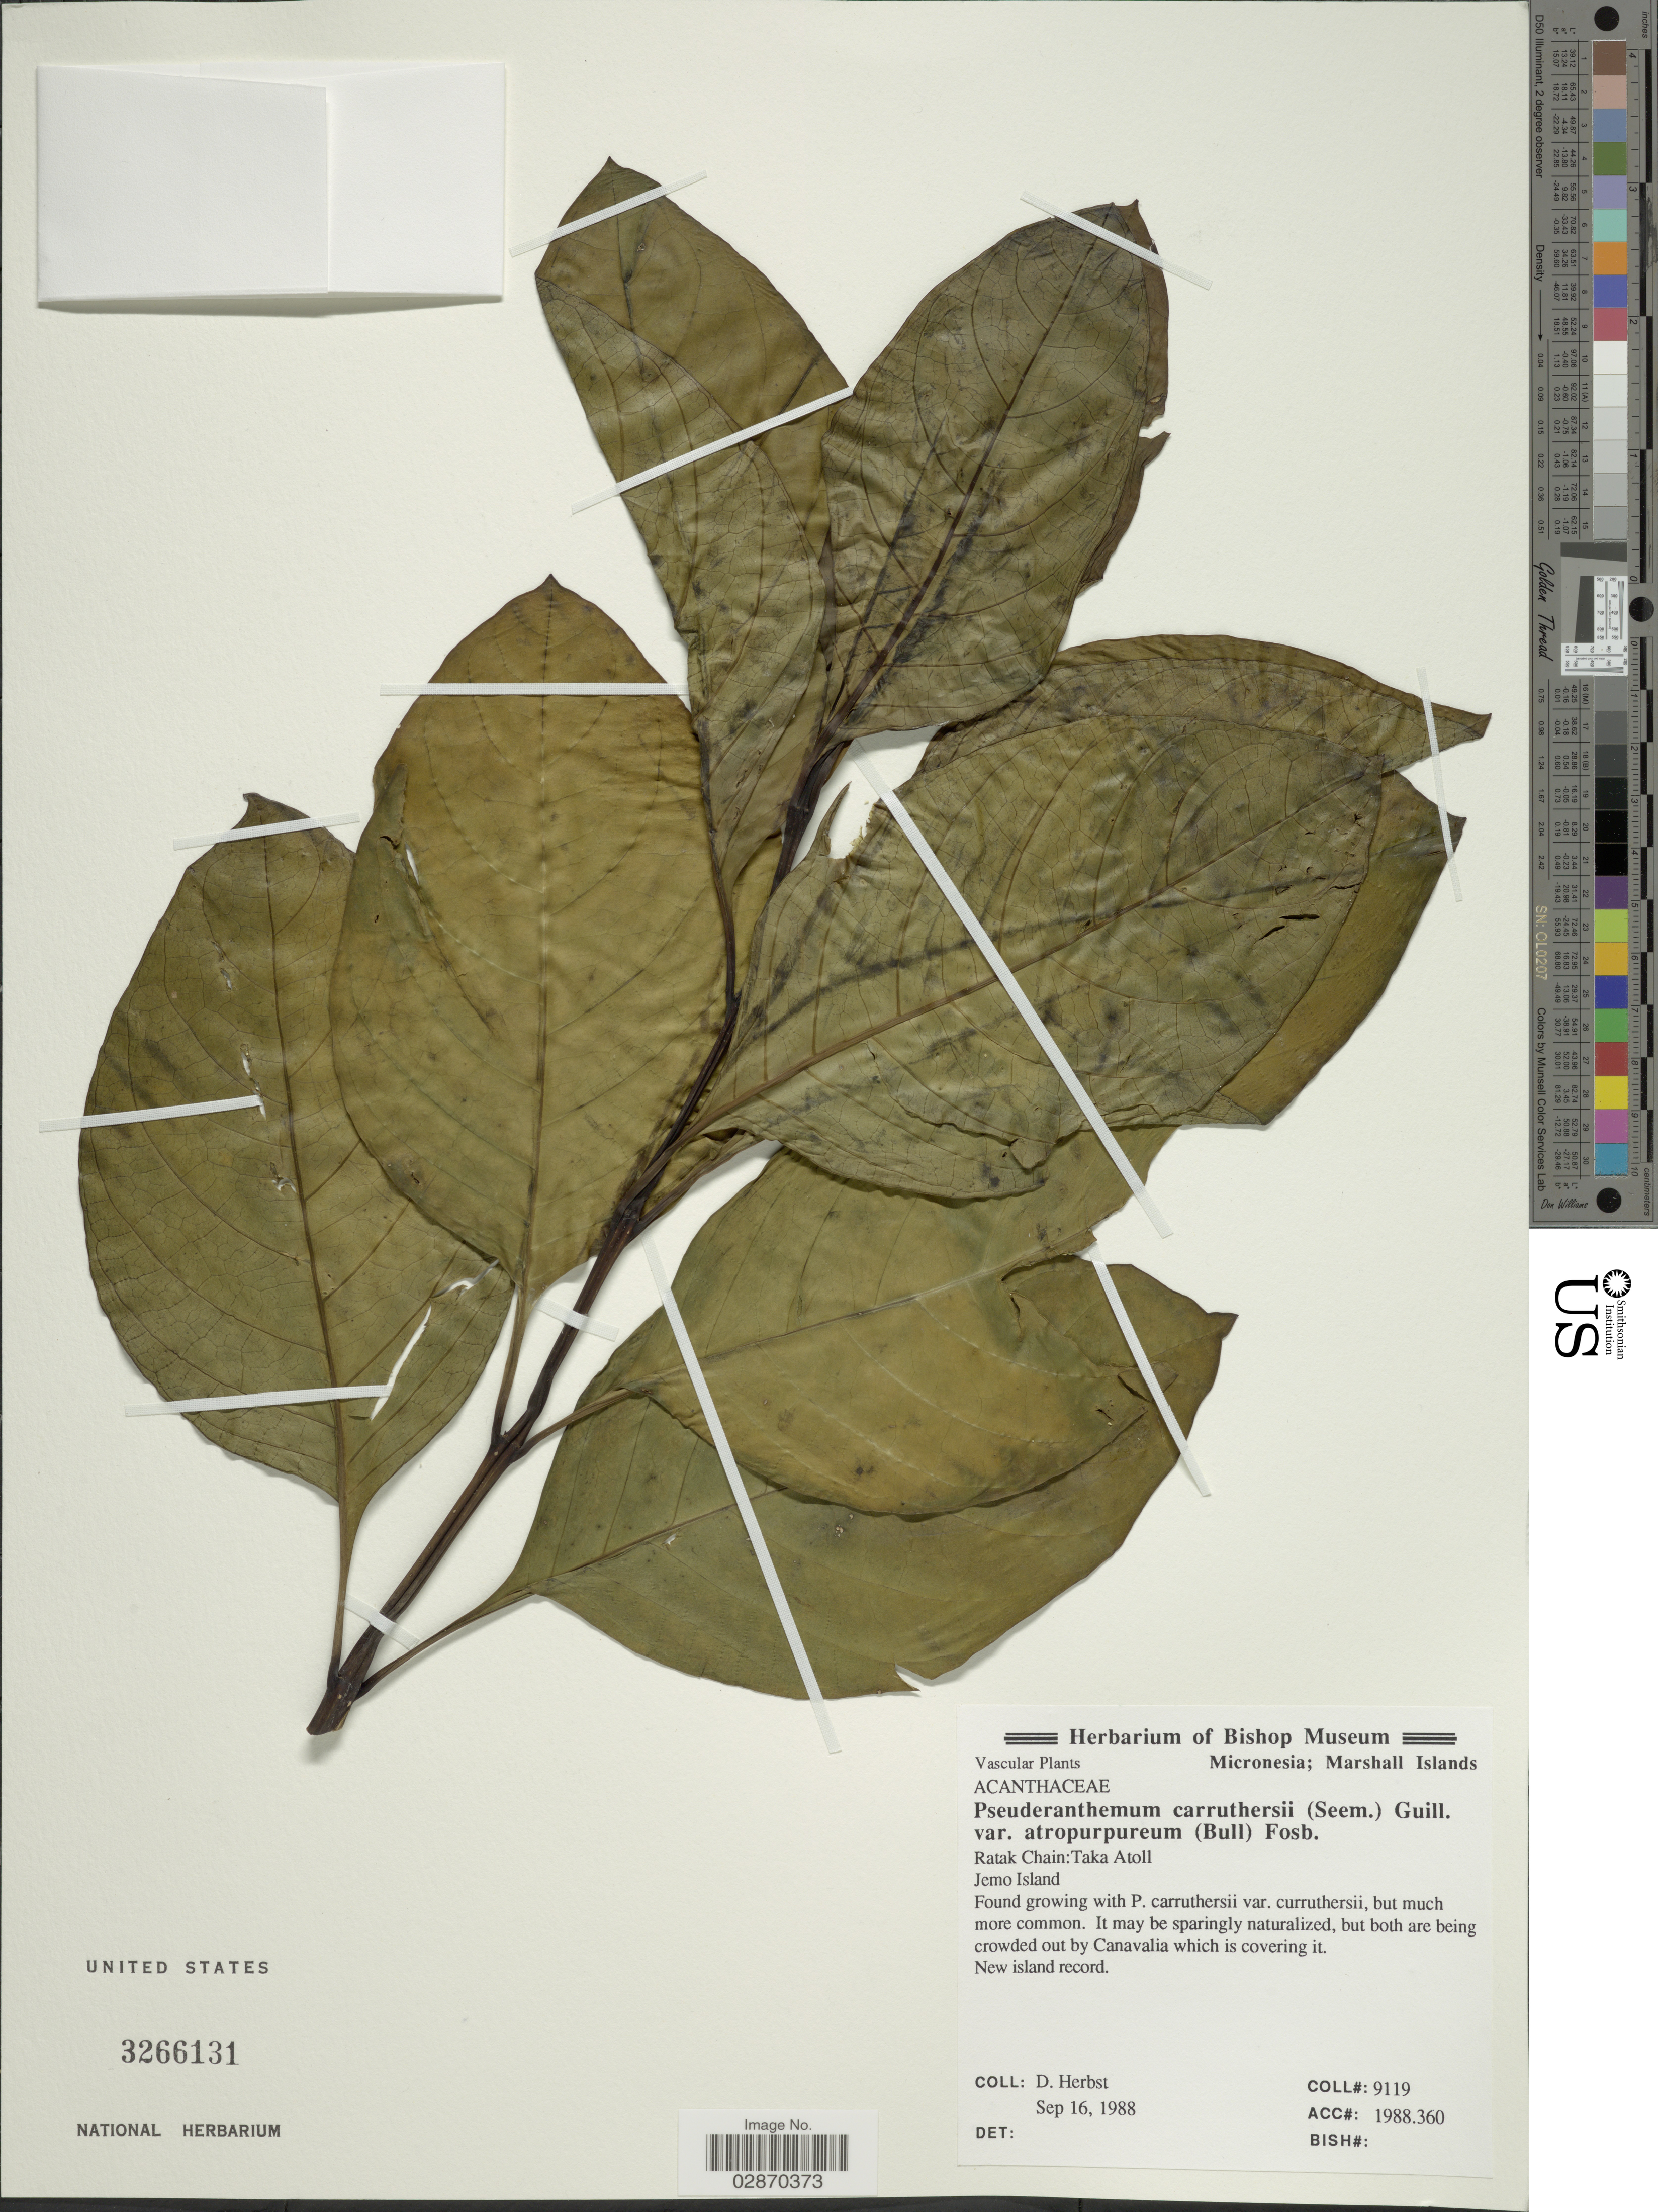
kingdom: Plantae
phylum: Tracheophyta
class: Magnoliopsida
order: Lamiales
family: Acanthaceae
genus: Pseuderanthemum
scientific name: Pseuderanthemum carruthersii var. atropurpureum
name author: (W. Bull) Fosberg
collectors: D. Herbst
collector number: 9119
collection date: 1988-09-16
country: Marshall Islands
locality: Micronesia. Ratak Chain: Taka Atoll. Jemo Island.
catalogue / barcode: US 3266131